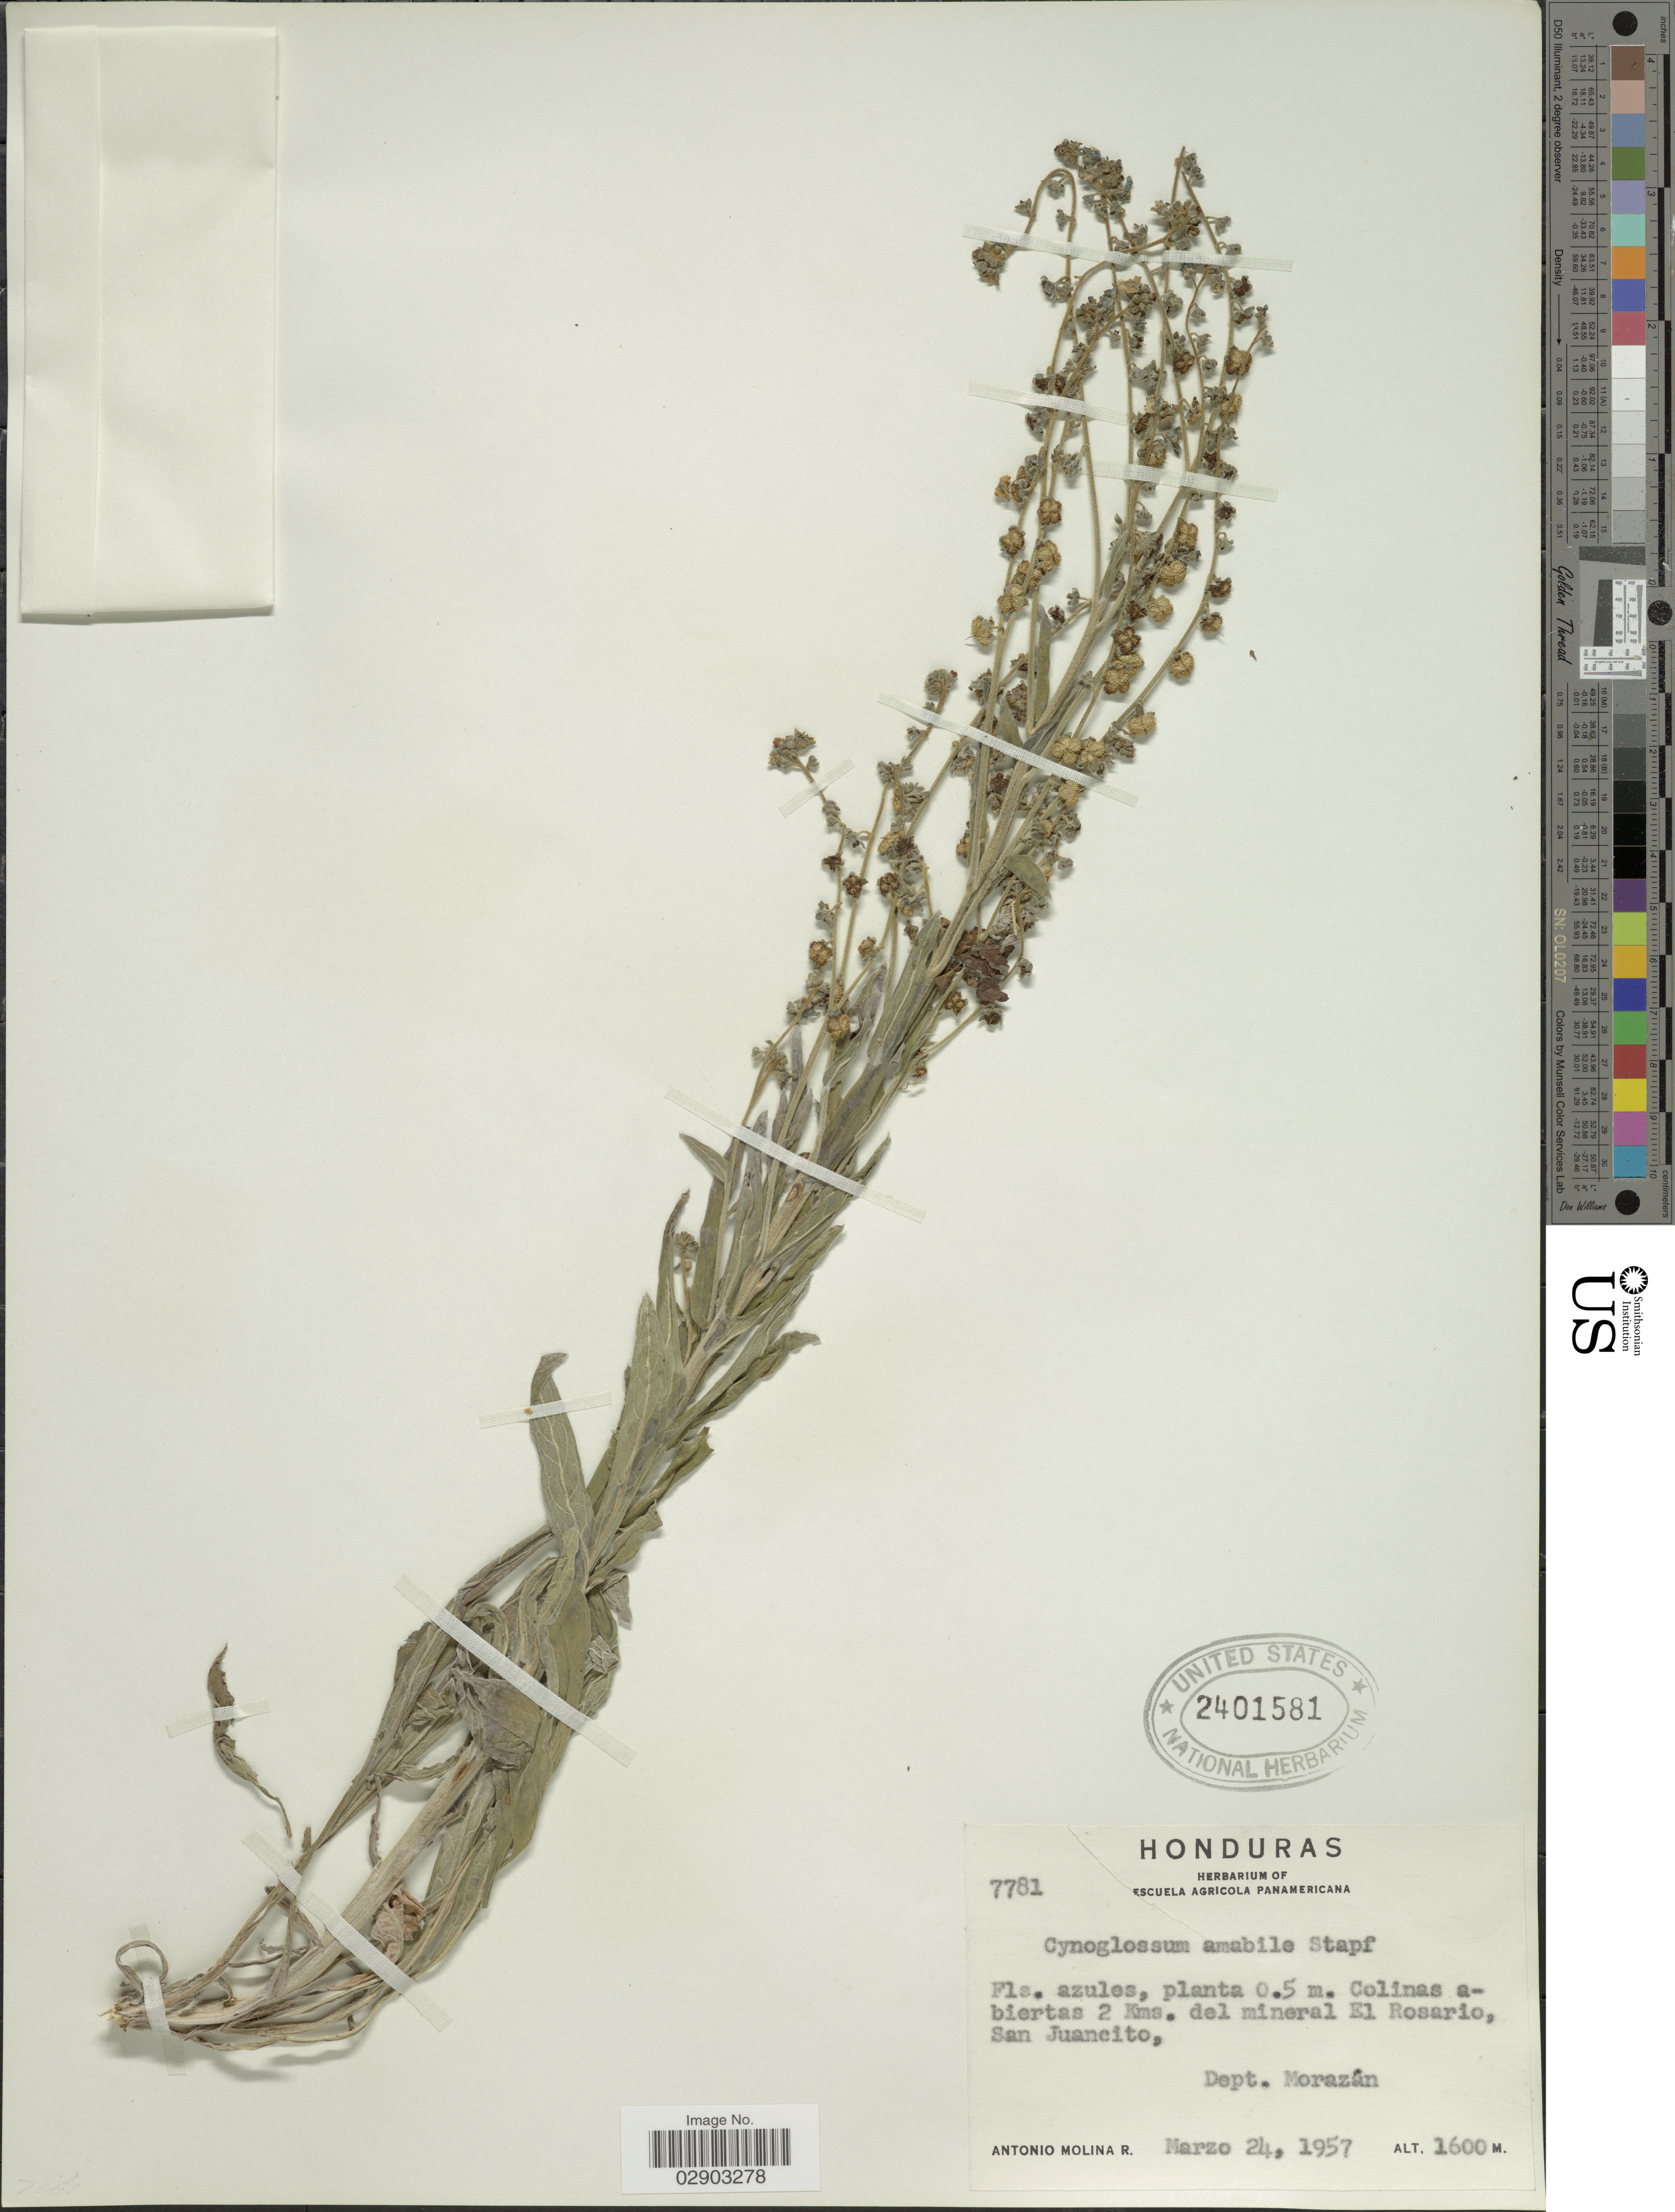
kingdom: Plantae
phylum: Tracheophyta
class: Magnoliopsida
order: Boraginales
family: Boraginaceae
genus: Cynoglossum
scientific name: Cynoglossum amabile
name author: Stapf & J.R. Drumm.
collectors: A. Molina R.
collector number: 7781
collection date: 1957-03-24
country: Honduras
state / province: Fco. Morazán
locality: Colinas abiertas 2 Kms. del mineral El Rosario, San Juancito, Dept. Morazán.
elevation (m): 1600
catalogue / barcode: US 2401581